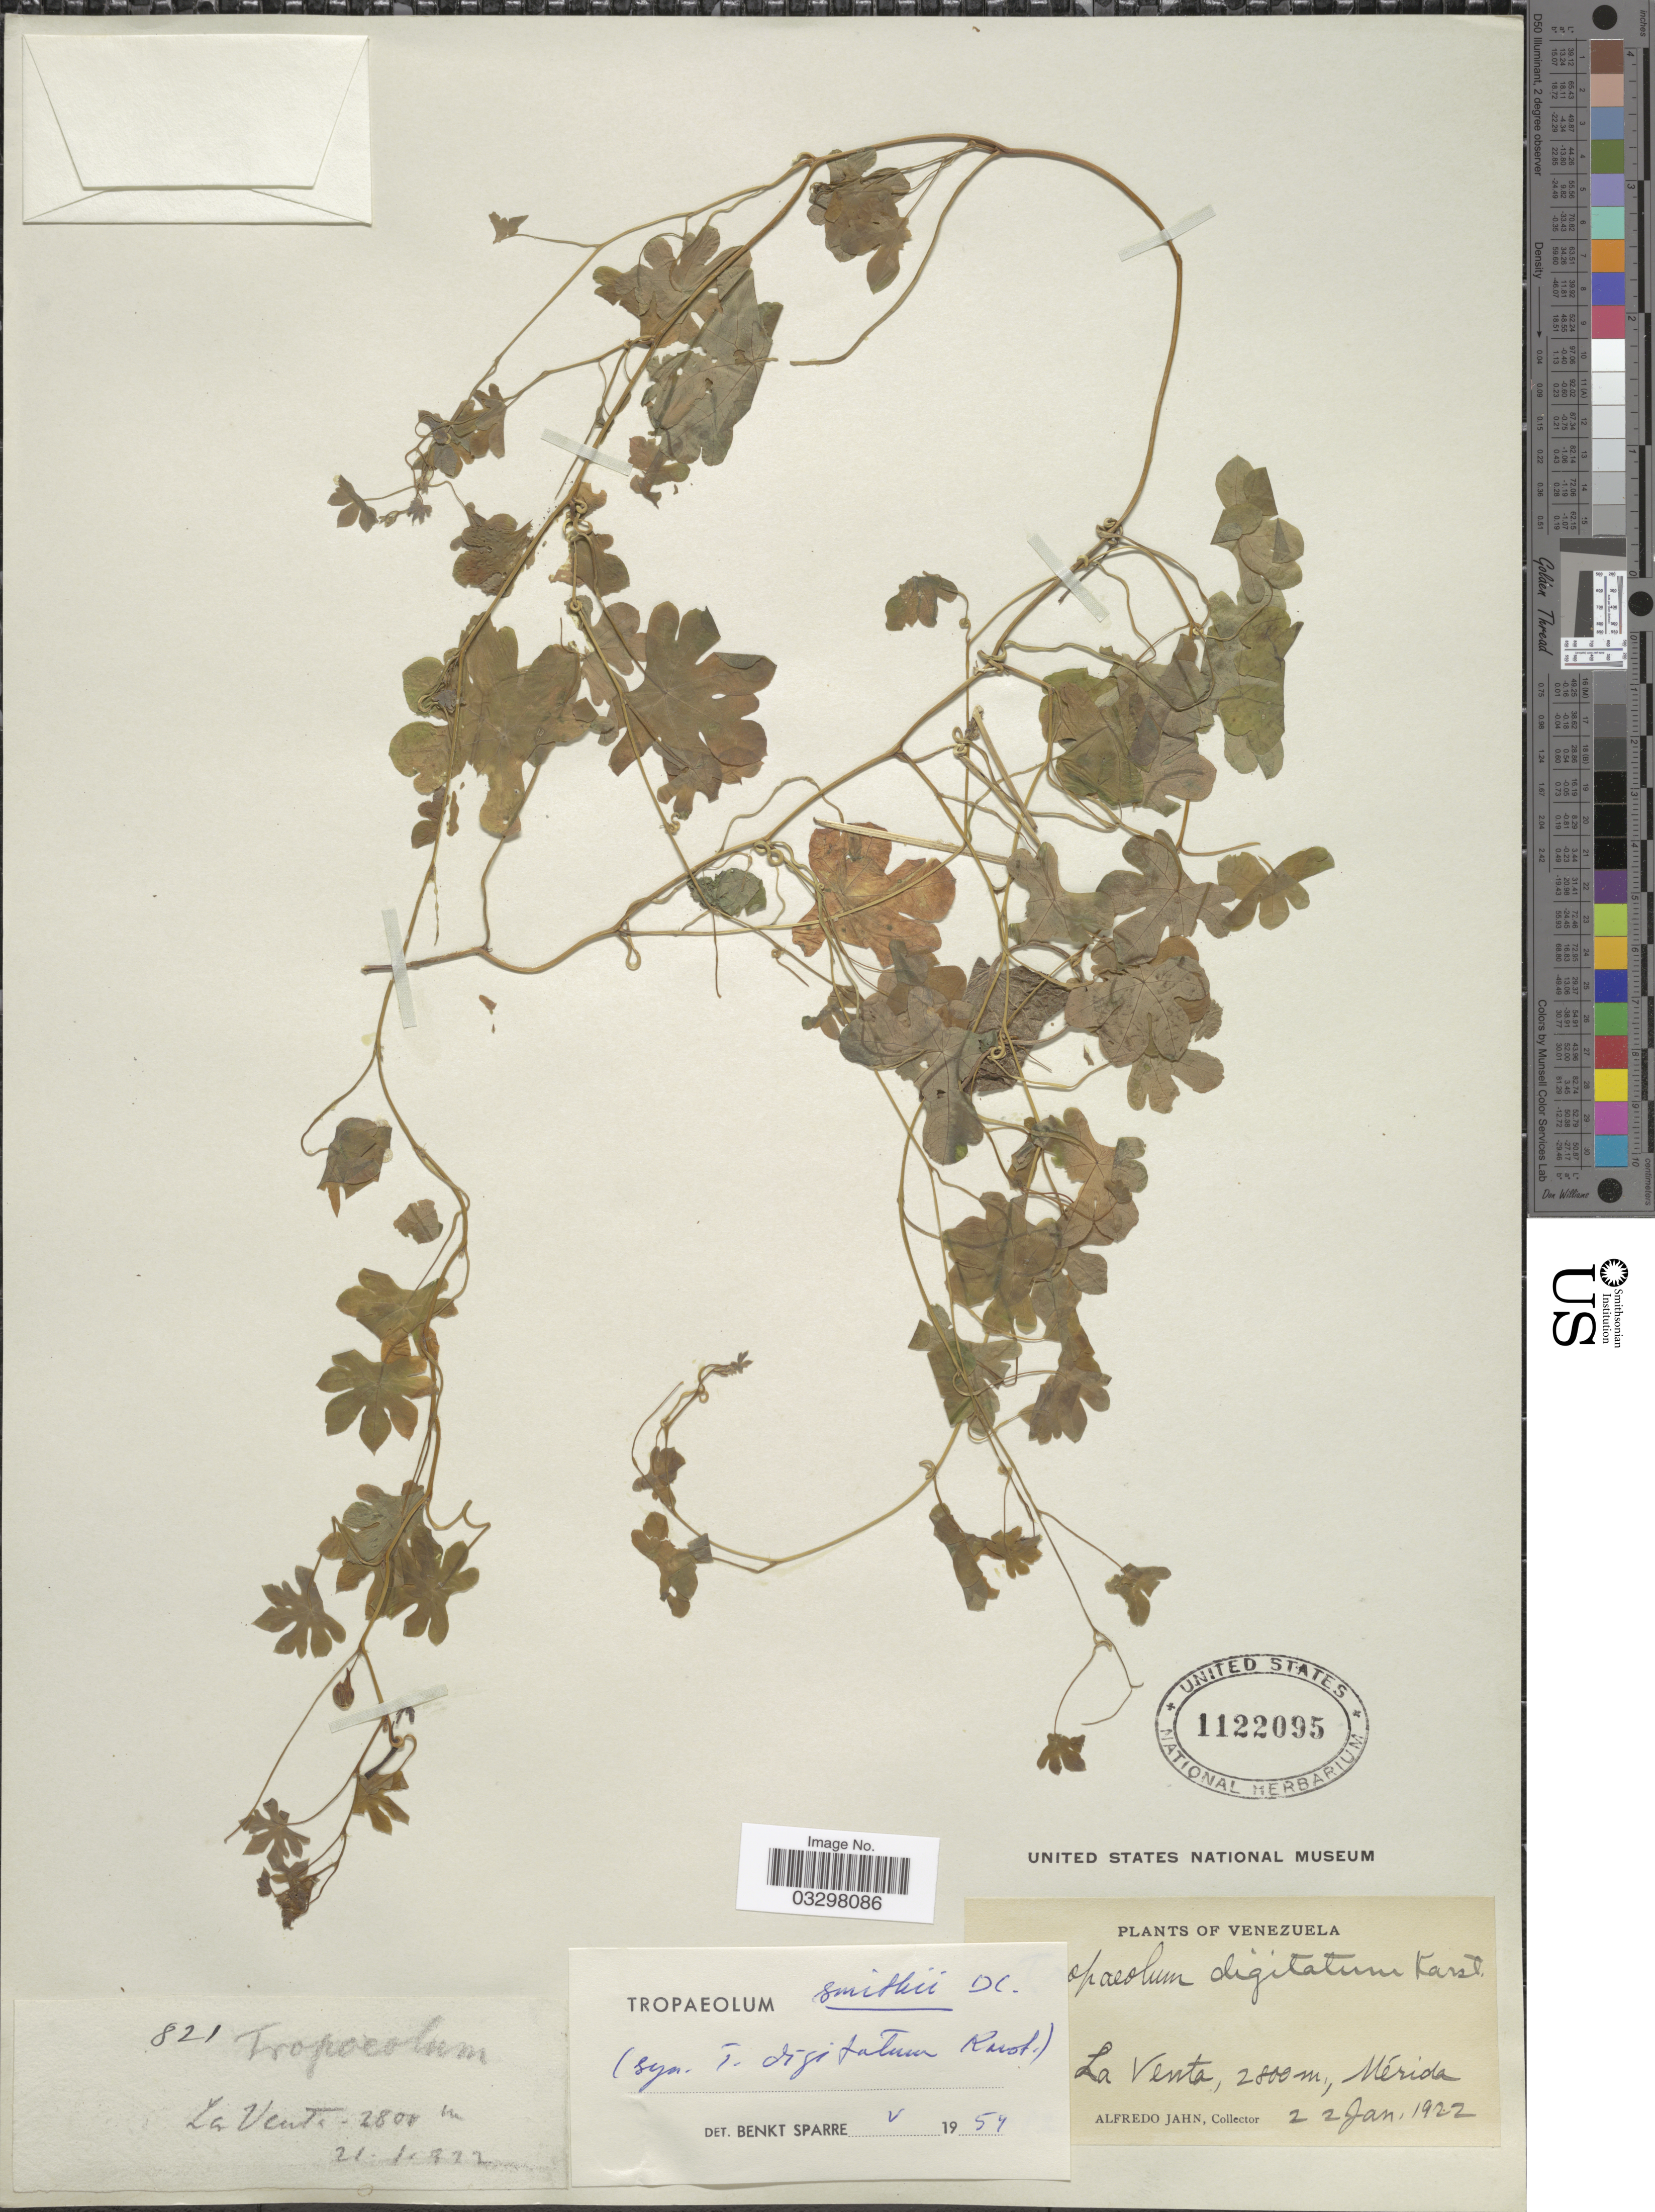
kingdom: Plantae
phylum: Tracheophyta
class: Magnoliopsida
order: Brassicales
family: Tropaeolaceae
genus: Tropaeolum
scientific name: Tropaeolum smithii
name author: DC.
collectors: A. Jahn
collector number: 821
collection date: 1922-01-21/1922-01-22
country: Venezuela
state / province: Mérida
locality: La Venta.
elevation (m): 2800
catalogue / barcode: US 1122095